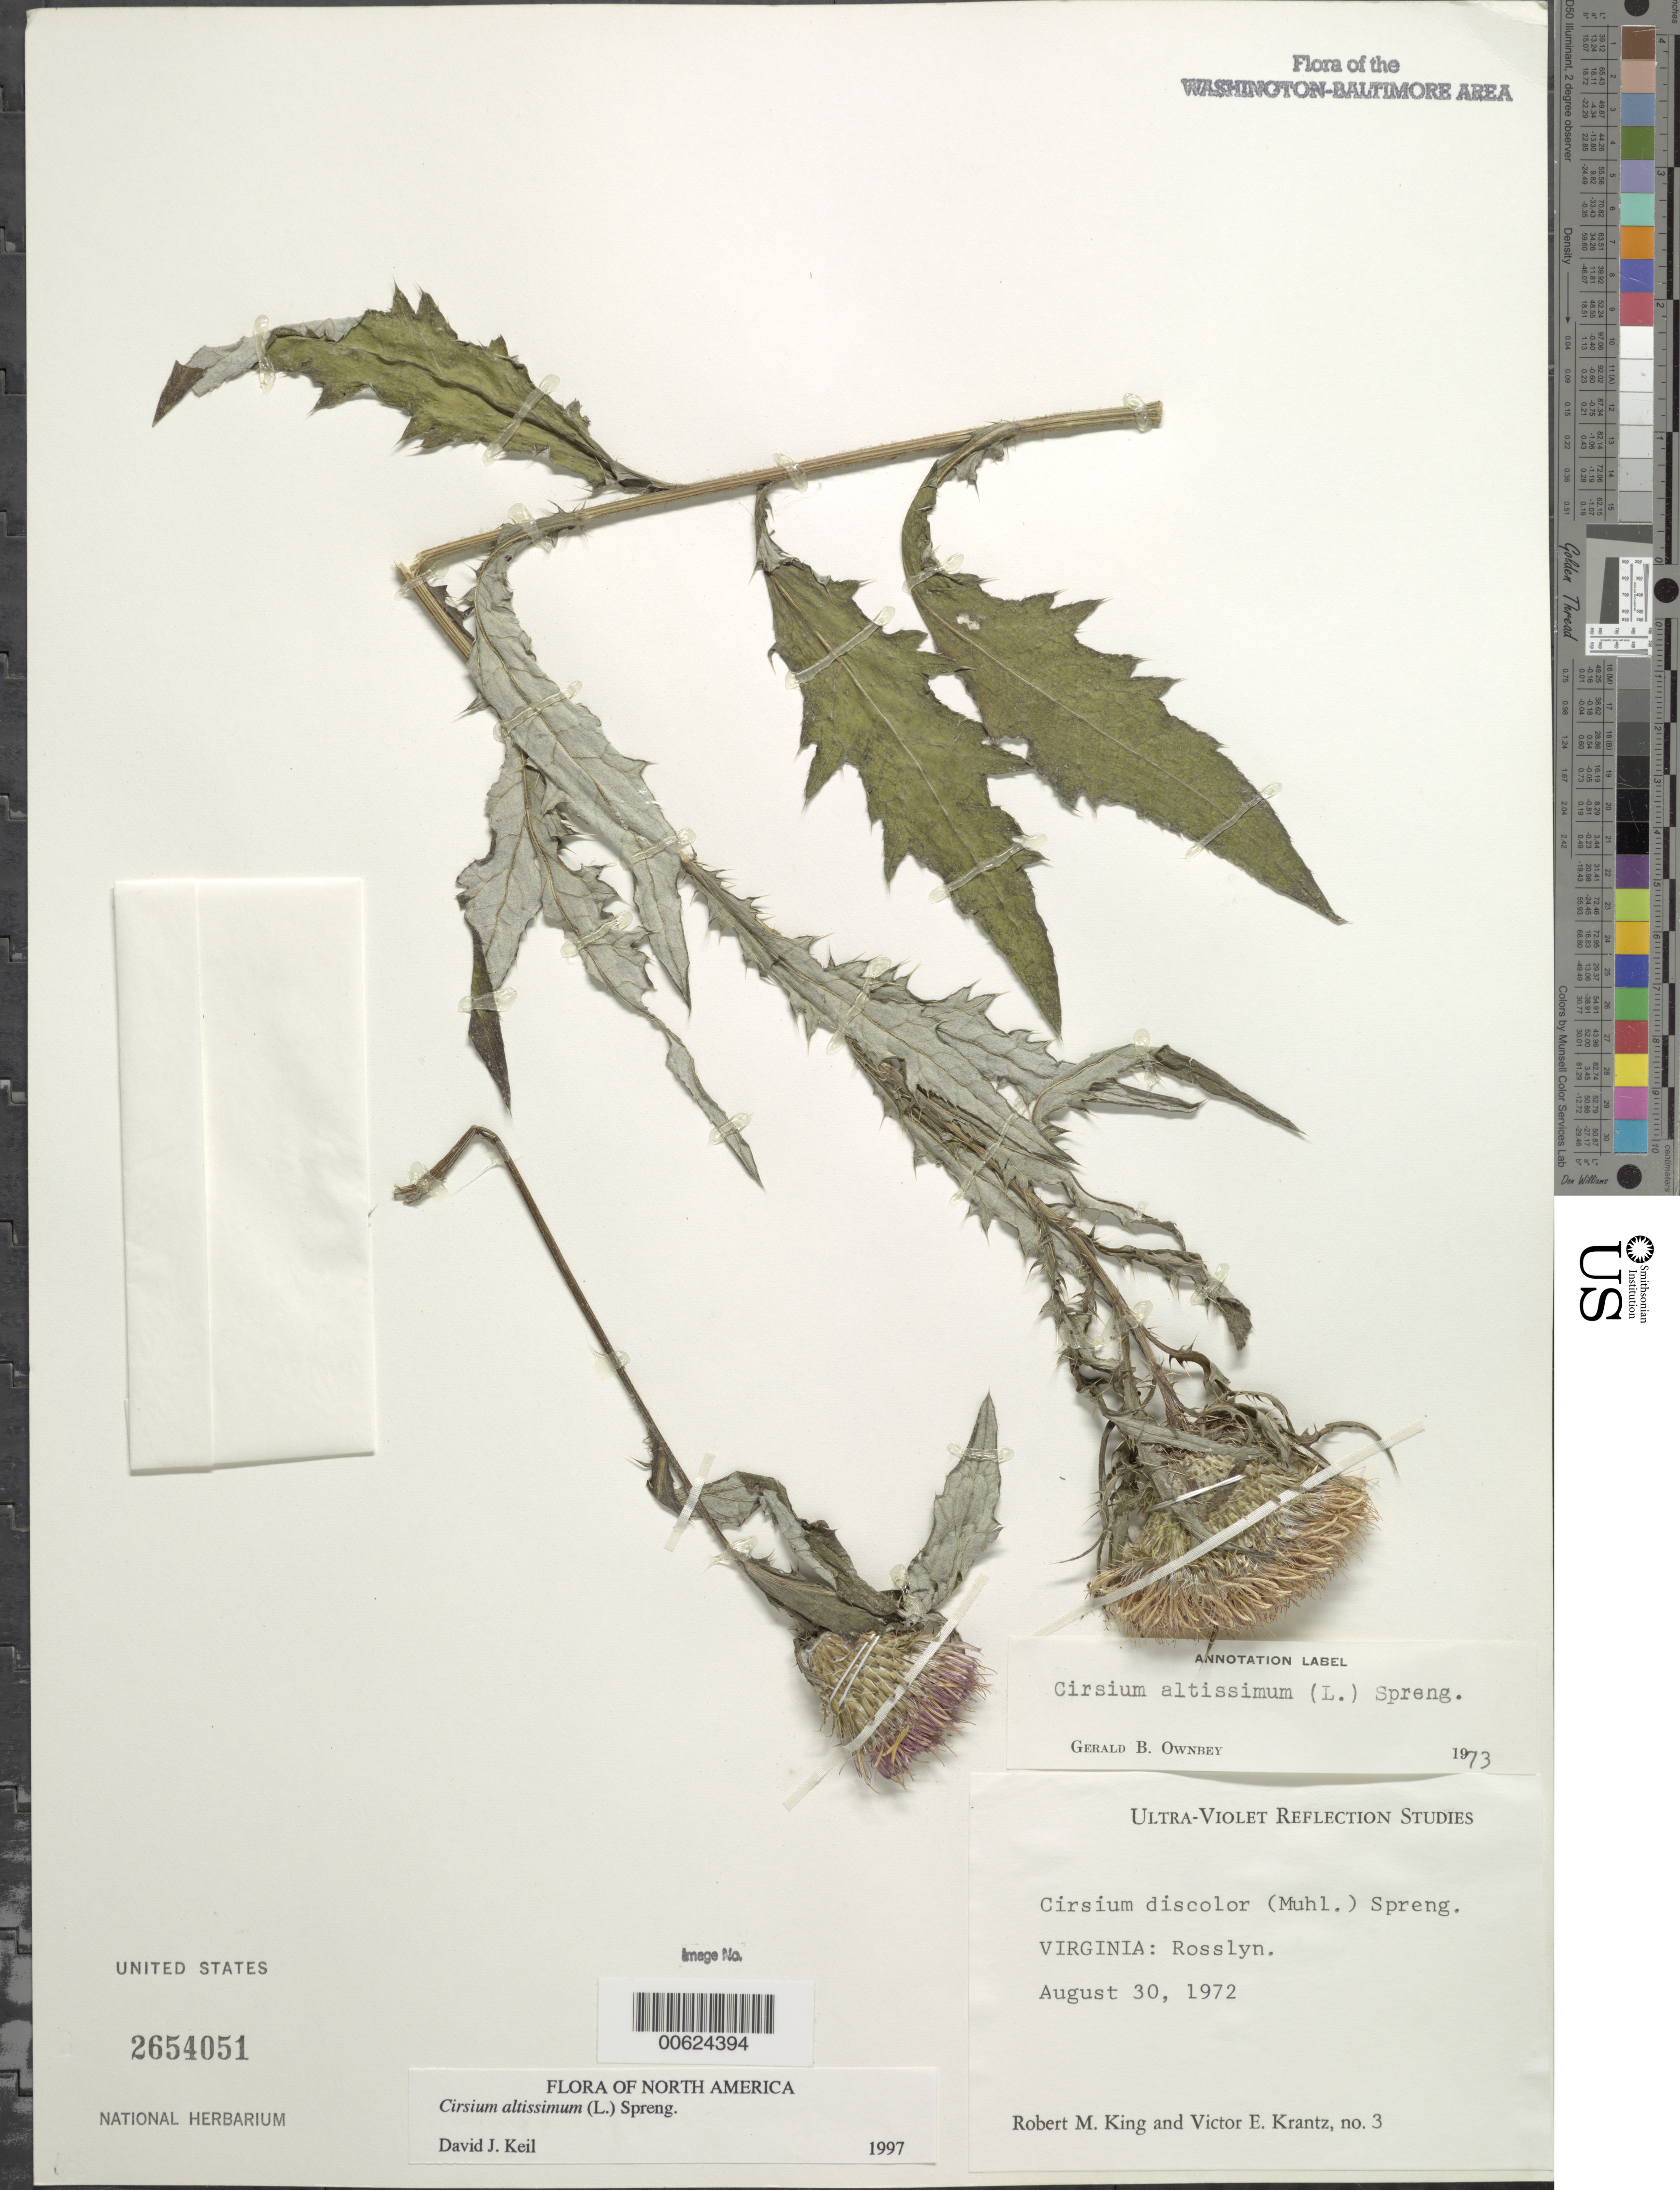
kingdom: Plantae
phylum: Tracheophyta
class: Magnoliopsida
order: Asterales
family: Asteraceae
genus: Cirsium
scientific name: Cirsium altissimum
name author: (L.) Hill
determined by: Keil, D. J.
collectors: R. M. King & V. Krantz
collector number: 3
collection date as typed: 30 Aug 1972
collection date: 1972-08-30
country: United States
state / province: Virginia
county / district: Arlington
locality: Rosslyn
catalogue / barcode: US 2654051